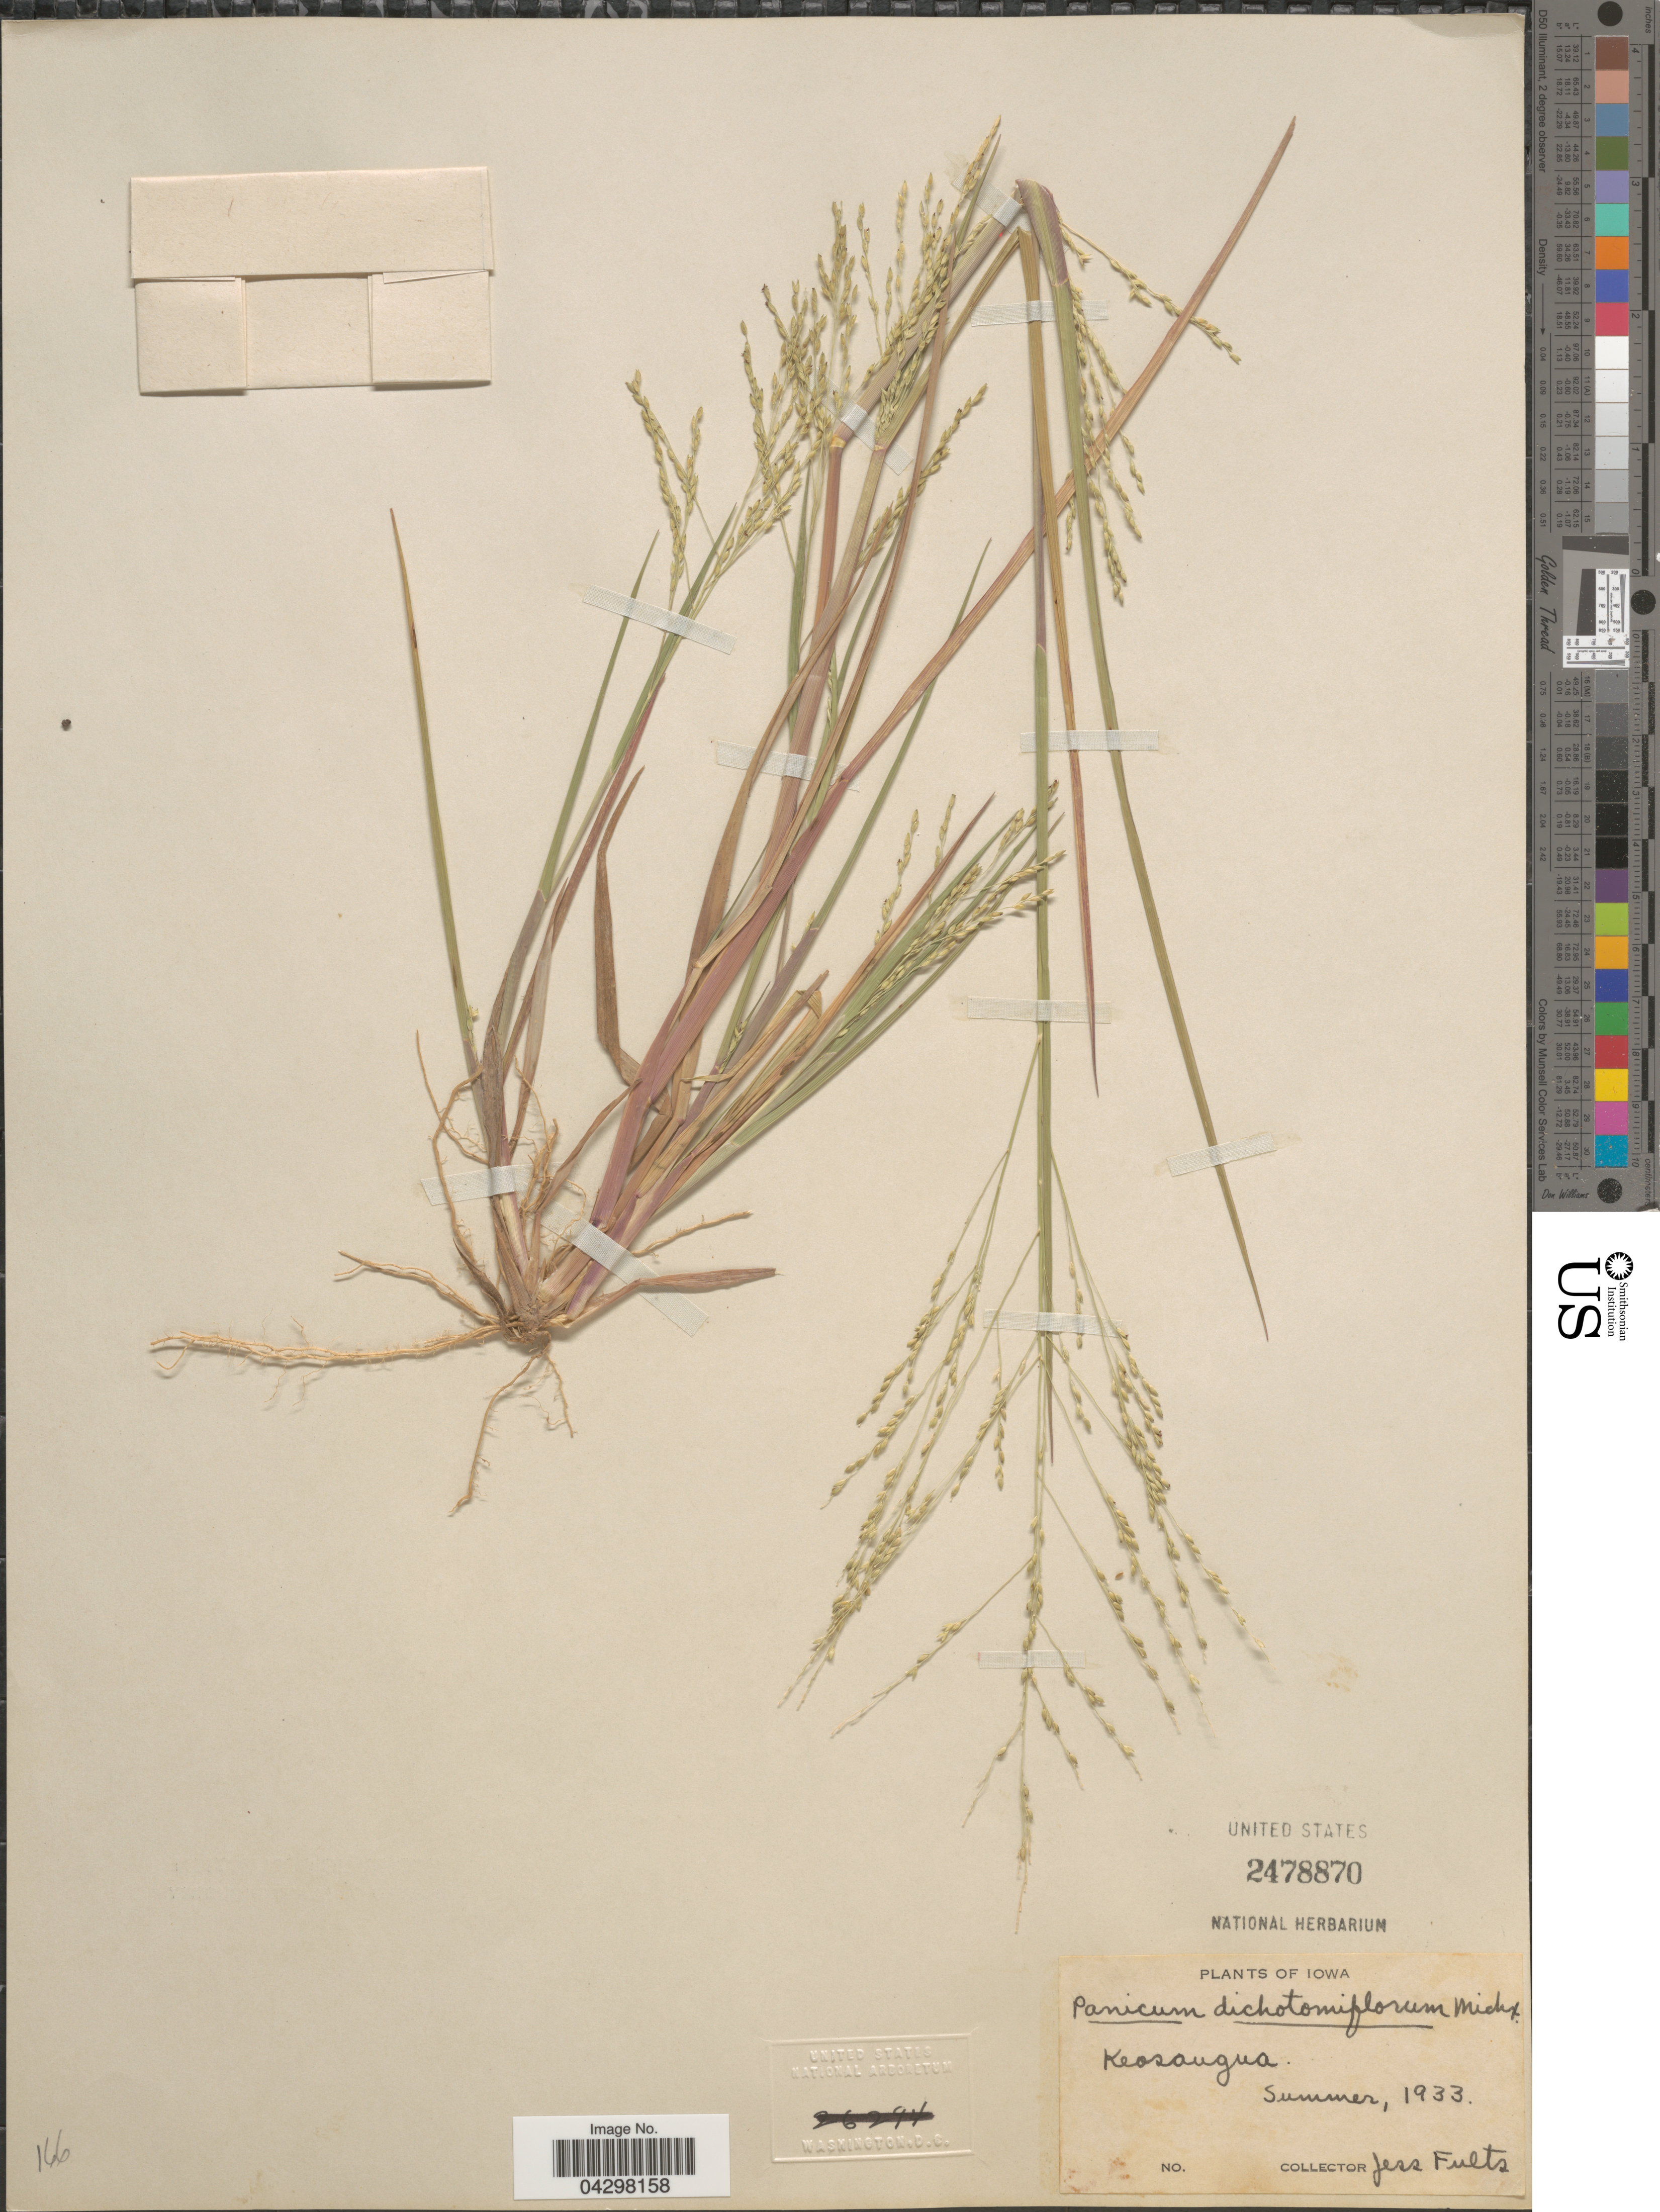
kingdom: Plantae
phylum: Tracheophyta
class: Liliopsida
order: Poales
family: Poaceae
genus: Panicum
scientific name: Panicum dichotomiflorum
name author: Michx.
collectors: J. Fults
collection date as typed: Summer, 1933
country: United States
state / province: Iowa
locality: Keosaugua.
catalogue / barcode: US 2478870